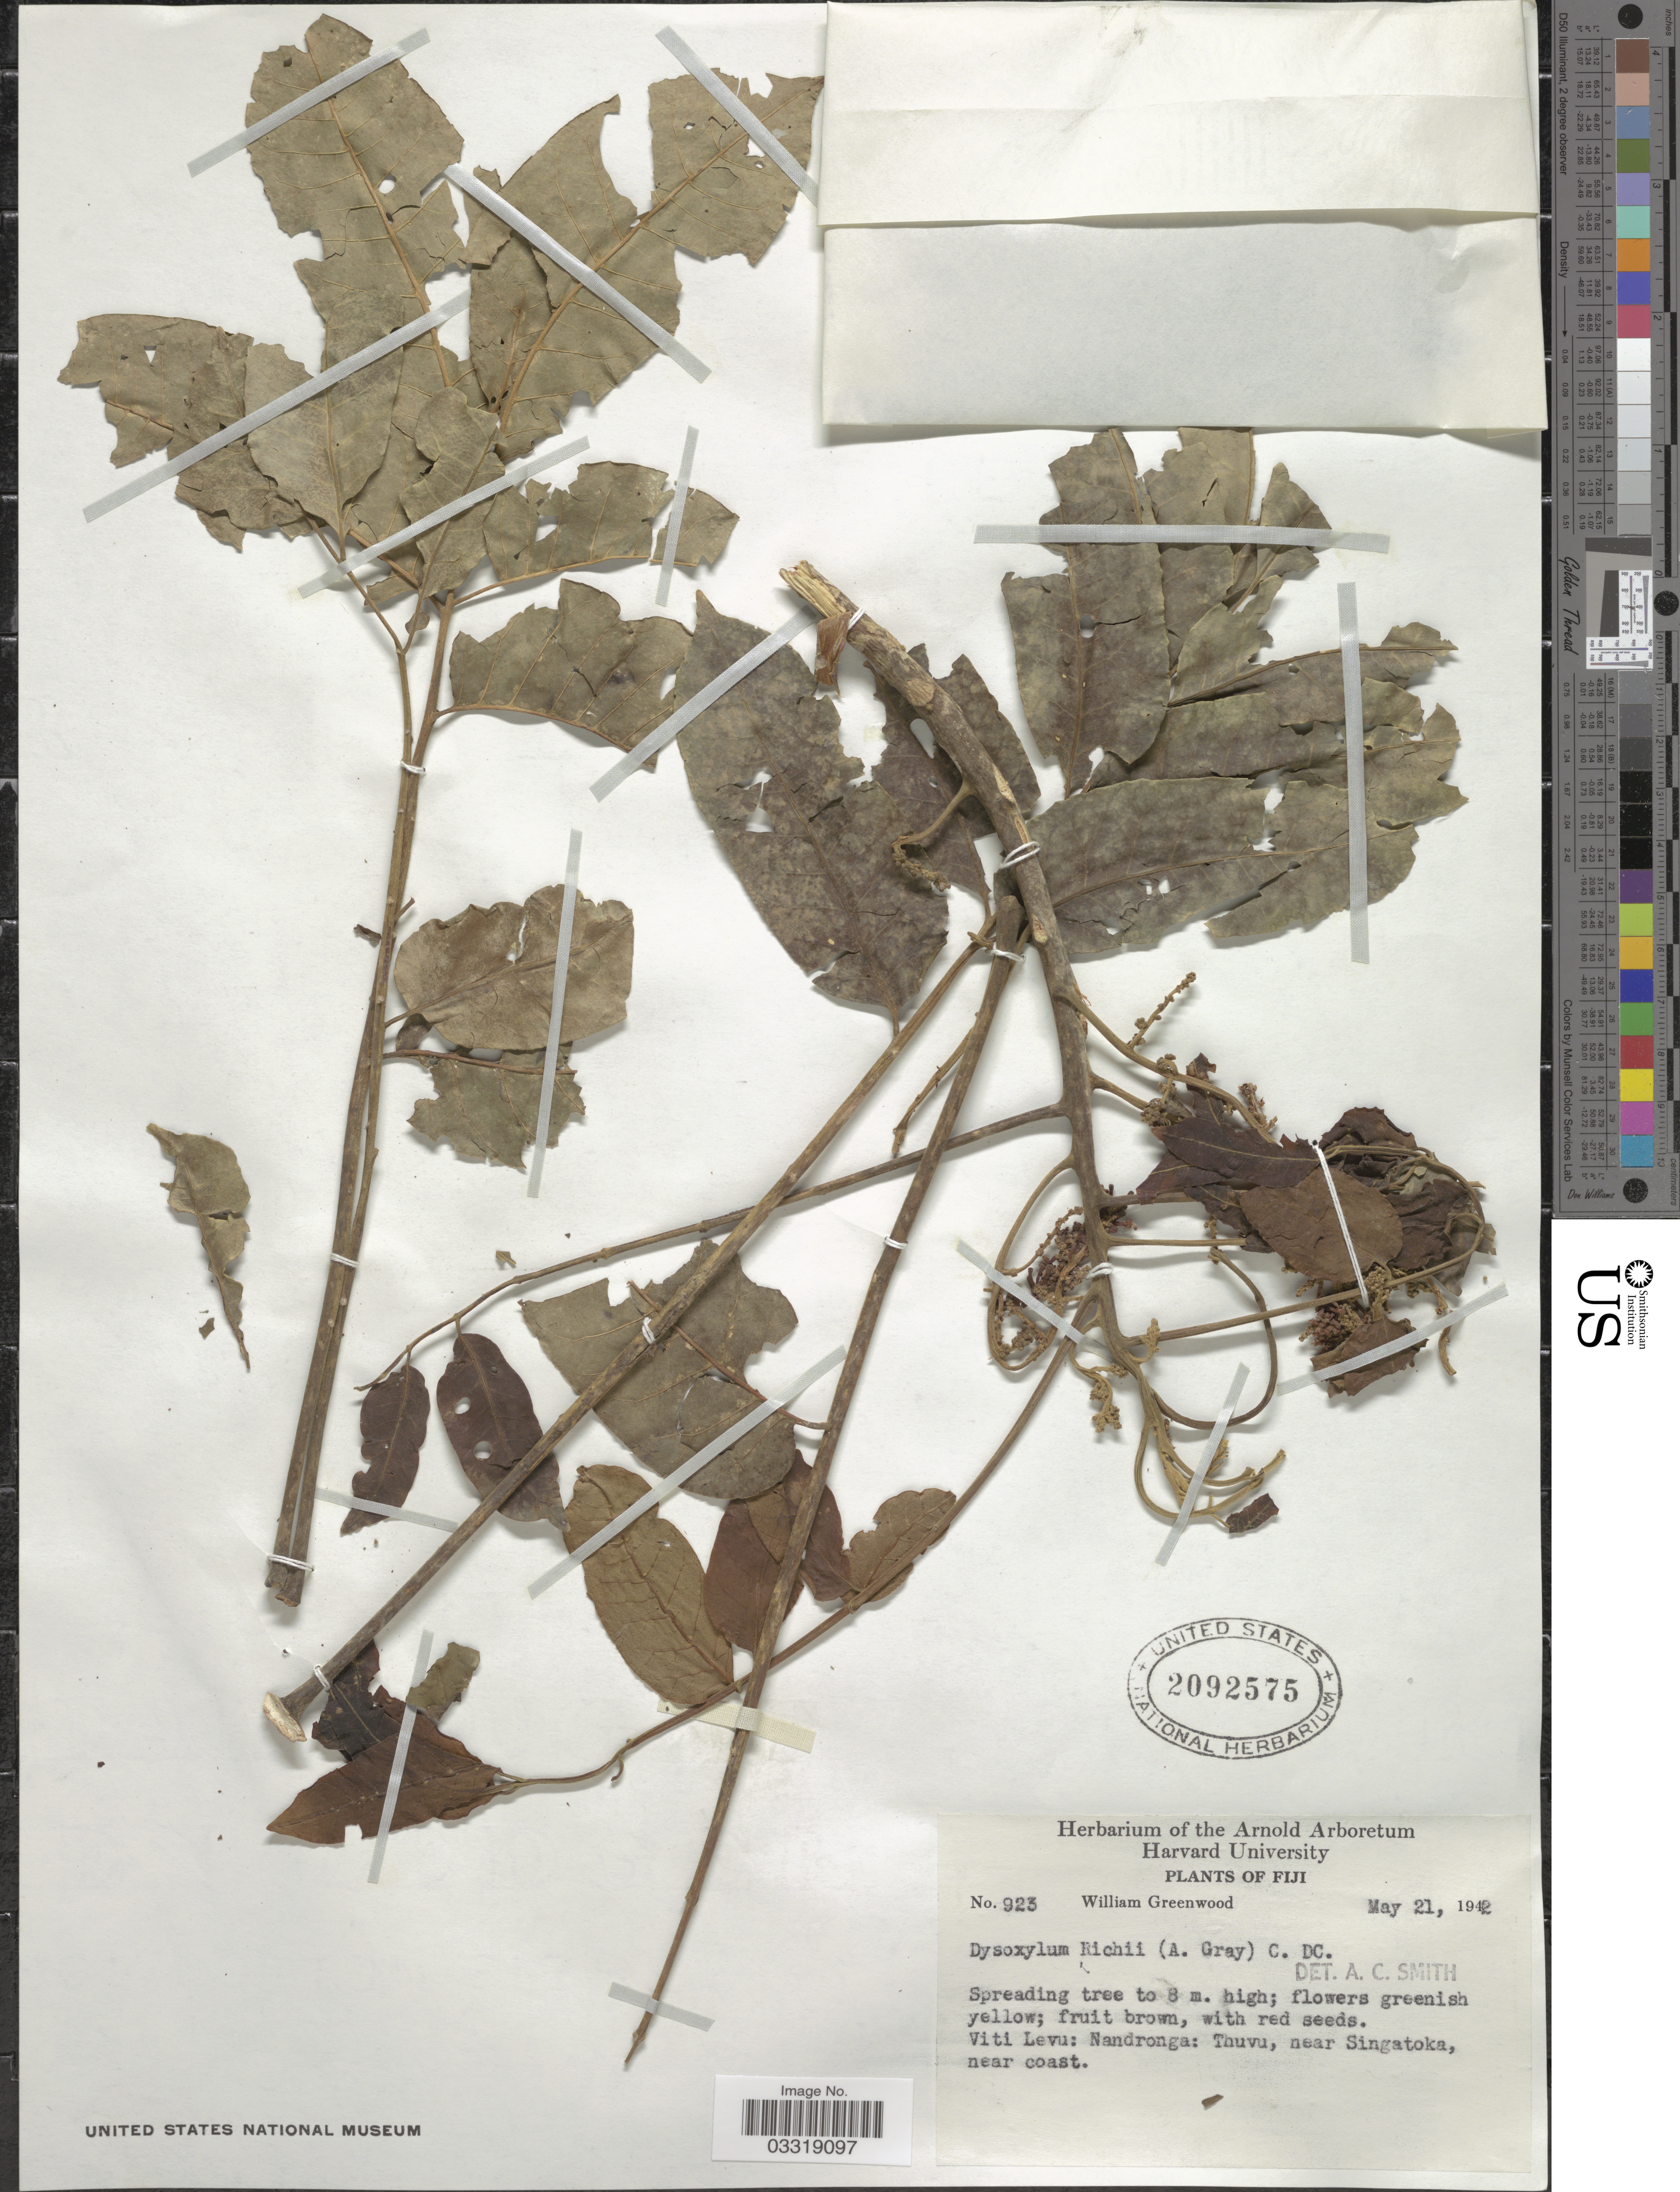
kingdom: Plantae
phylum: Tracheophyta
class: Magnoliopsida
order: Sapindales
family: Meliaceae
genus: Didymocheton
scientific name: Didymocheton alliaceus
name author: (G. Forst.) Mabb.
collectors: W. Greenwood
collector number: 923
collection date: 1942-05-21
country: Fiji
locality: Viti Levu: Nandronga: Thuvu, near Singatoka, near coast.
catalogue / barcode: US 2092575